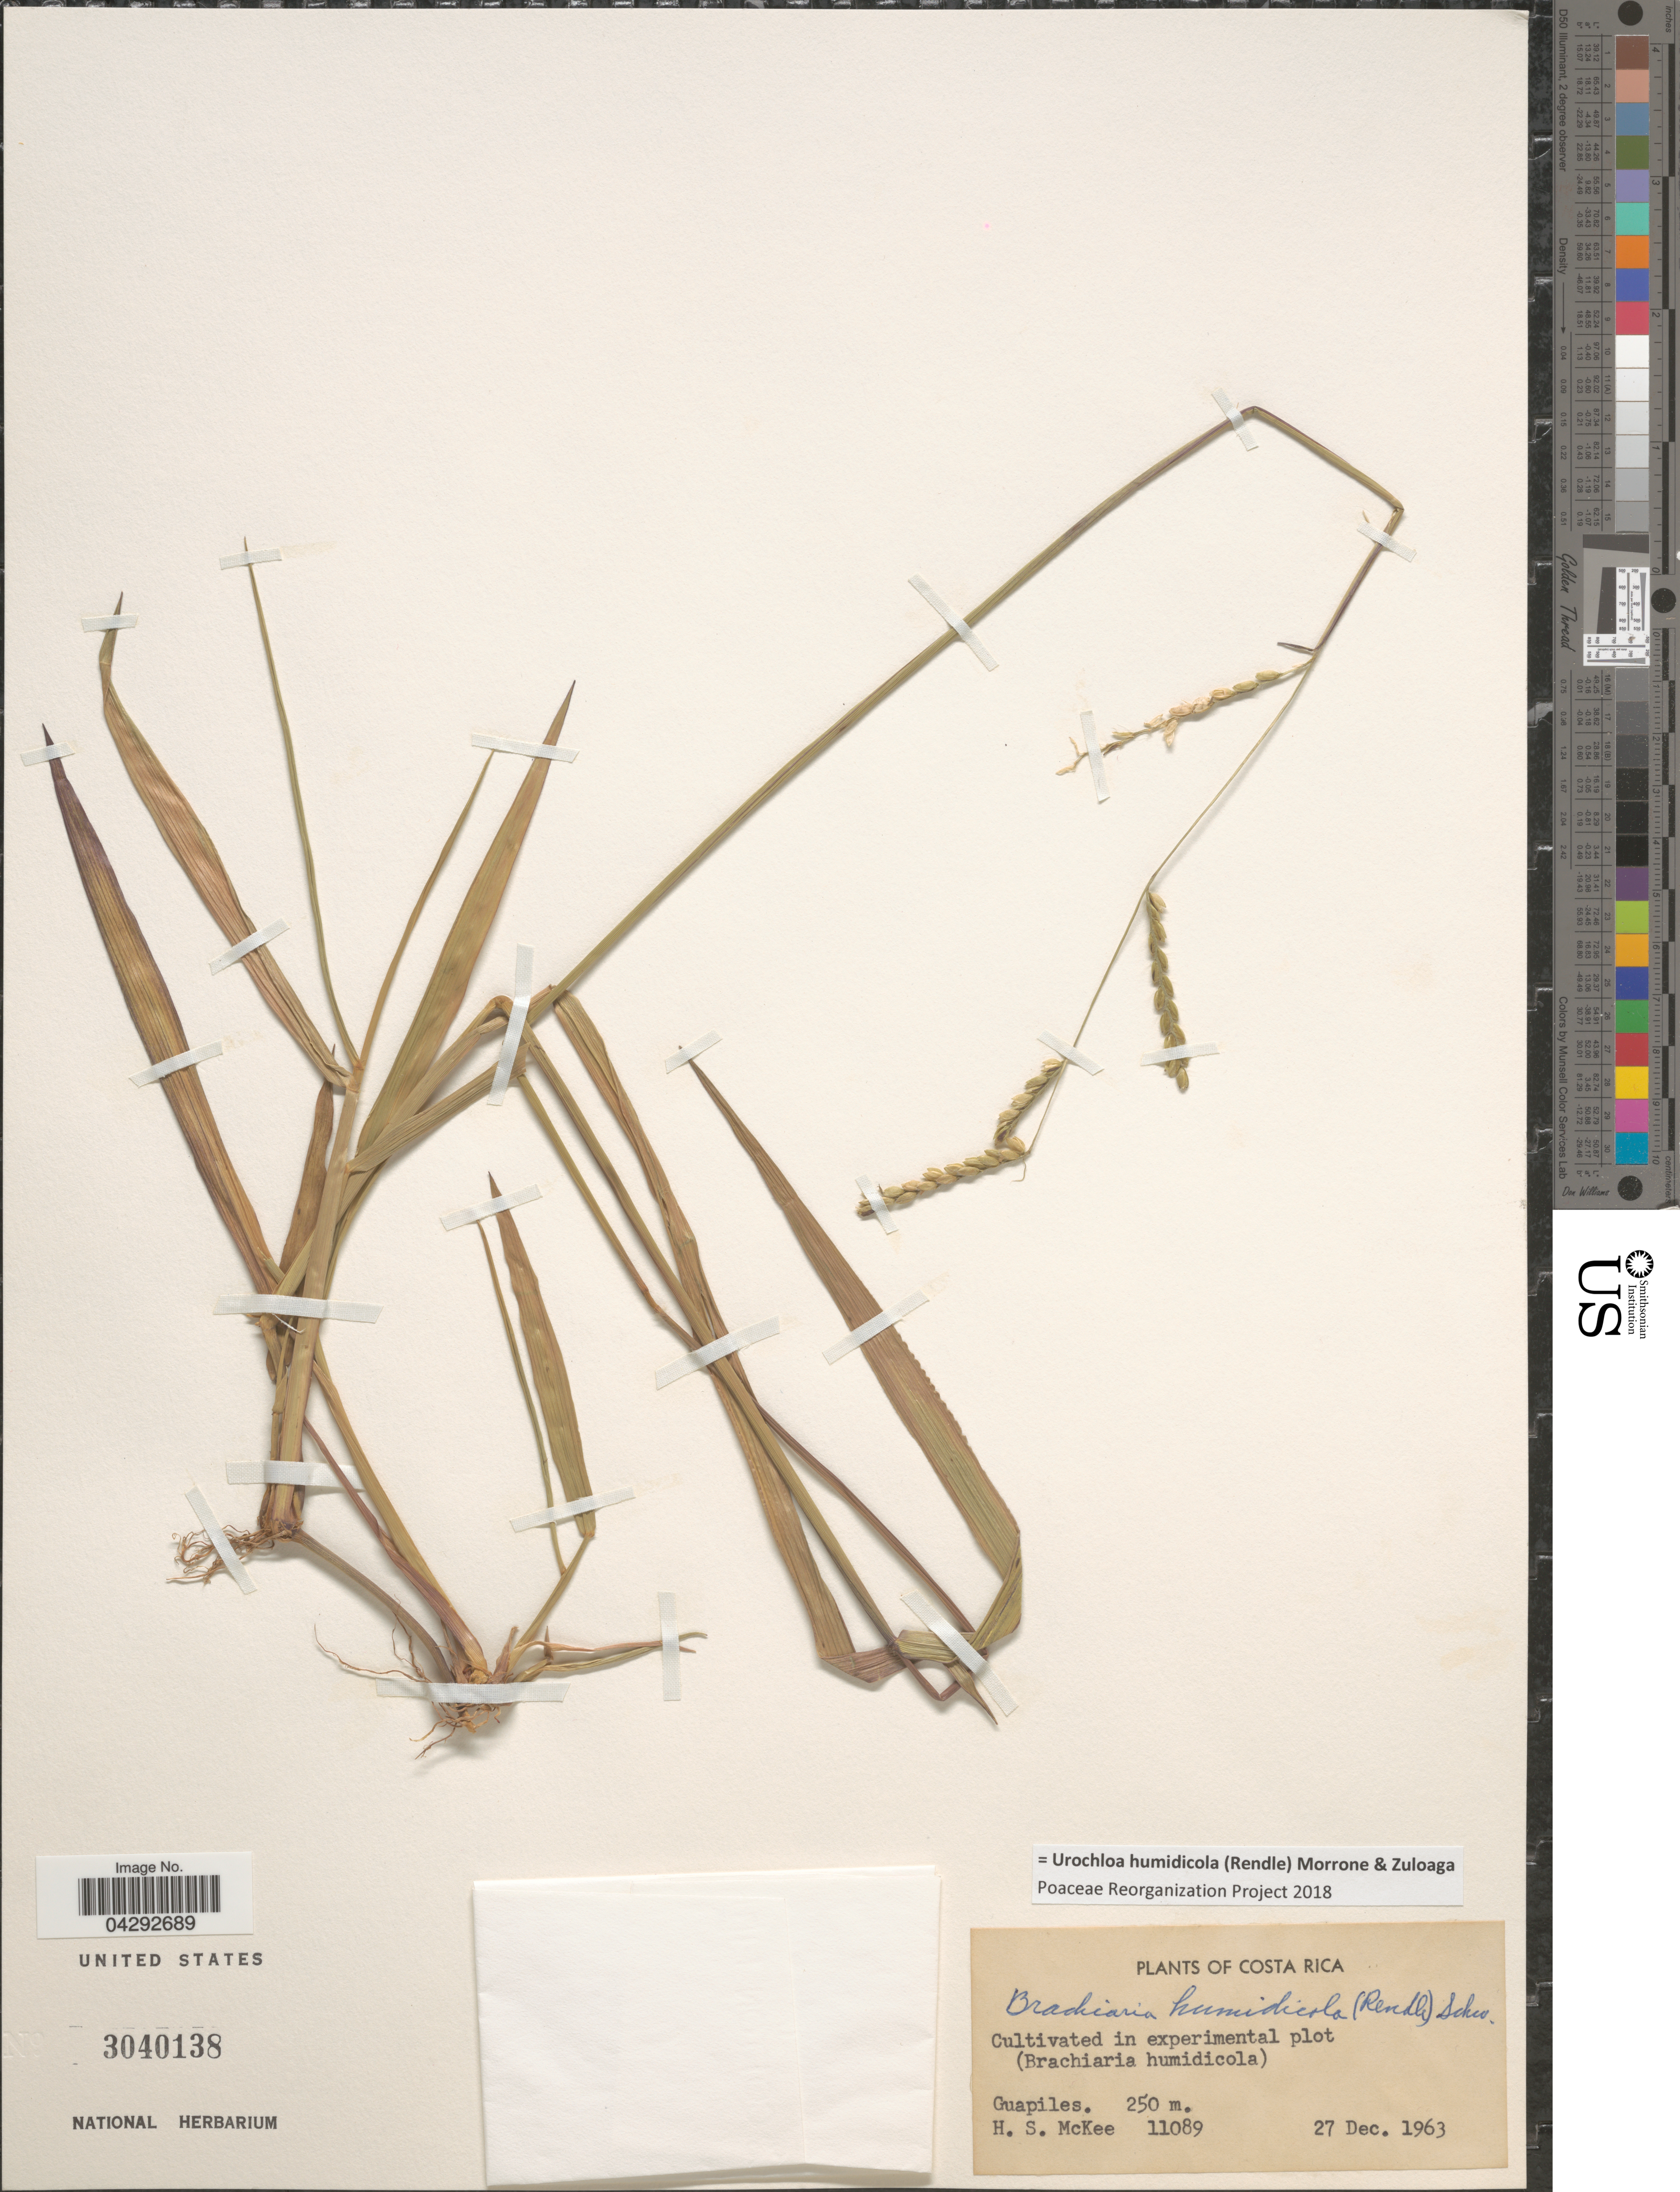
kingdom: Plantae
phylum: Tracheophyta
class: Liliopsida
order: Poales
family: Poaceae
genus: Urochloa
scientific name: Urochloa humidicola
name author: (Rendle) Morrone & Zuloaga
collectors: H. S. McKee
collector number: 11089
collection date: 1963-12-27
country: Costa Rica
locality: In experimental plot. Guapiles.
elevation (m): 250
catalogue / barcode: US 3040138